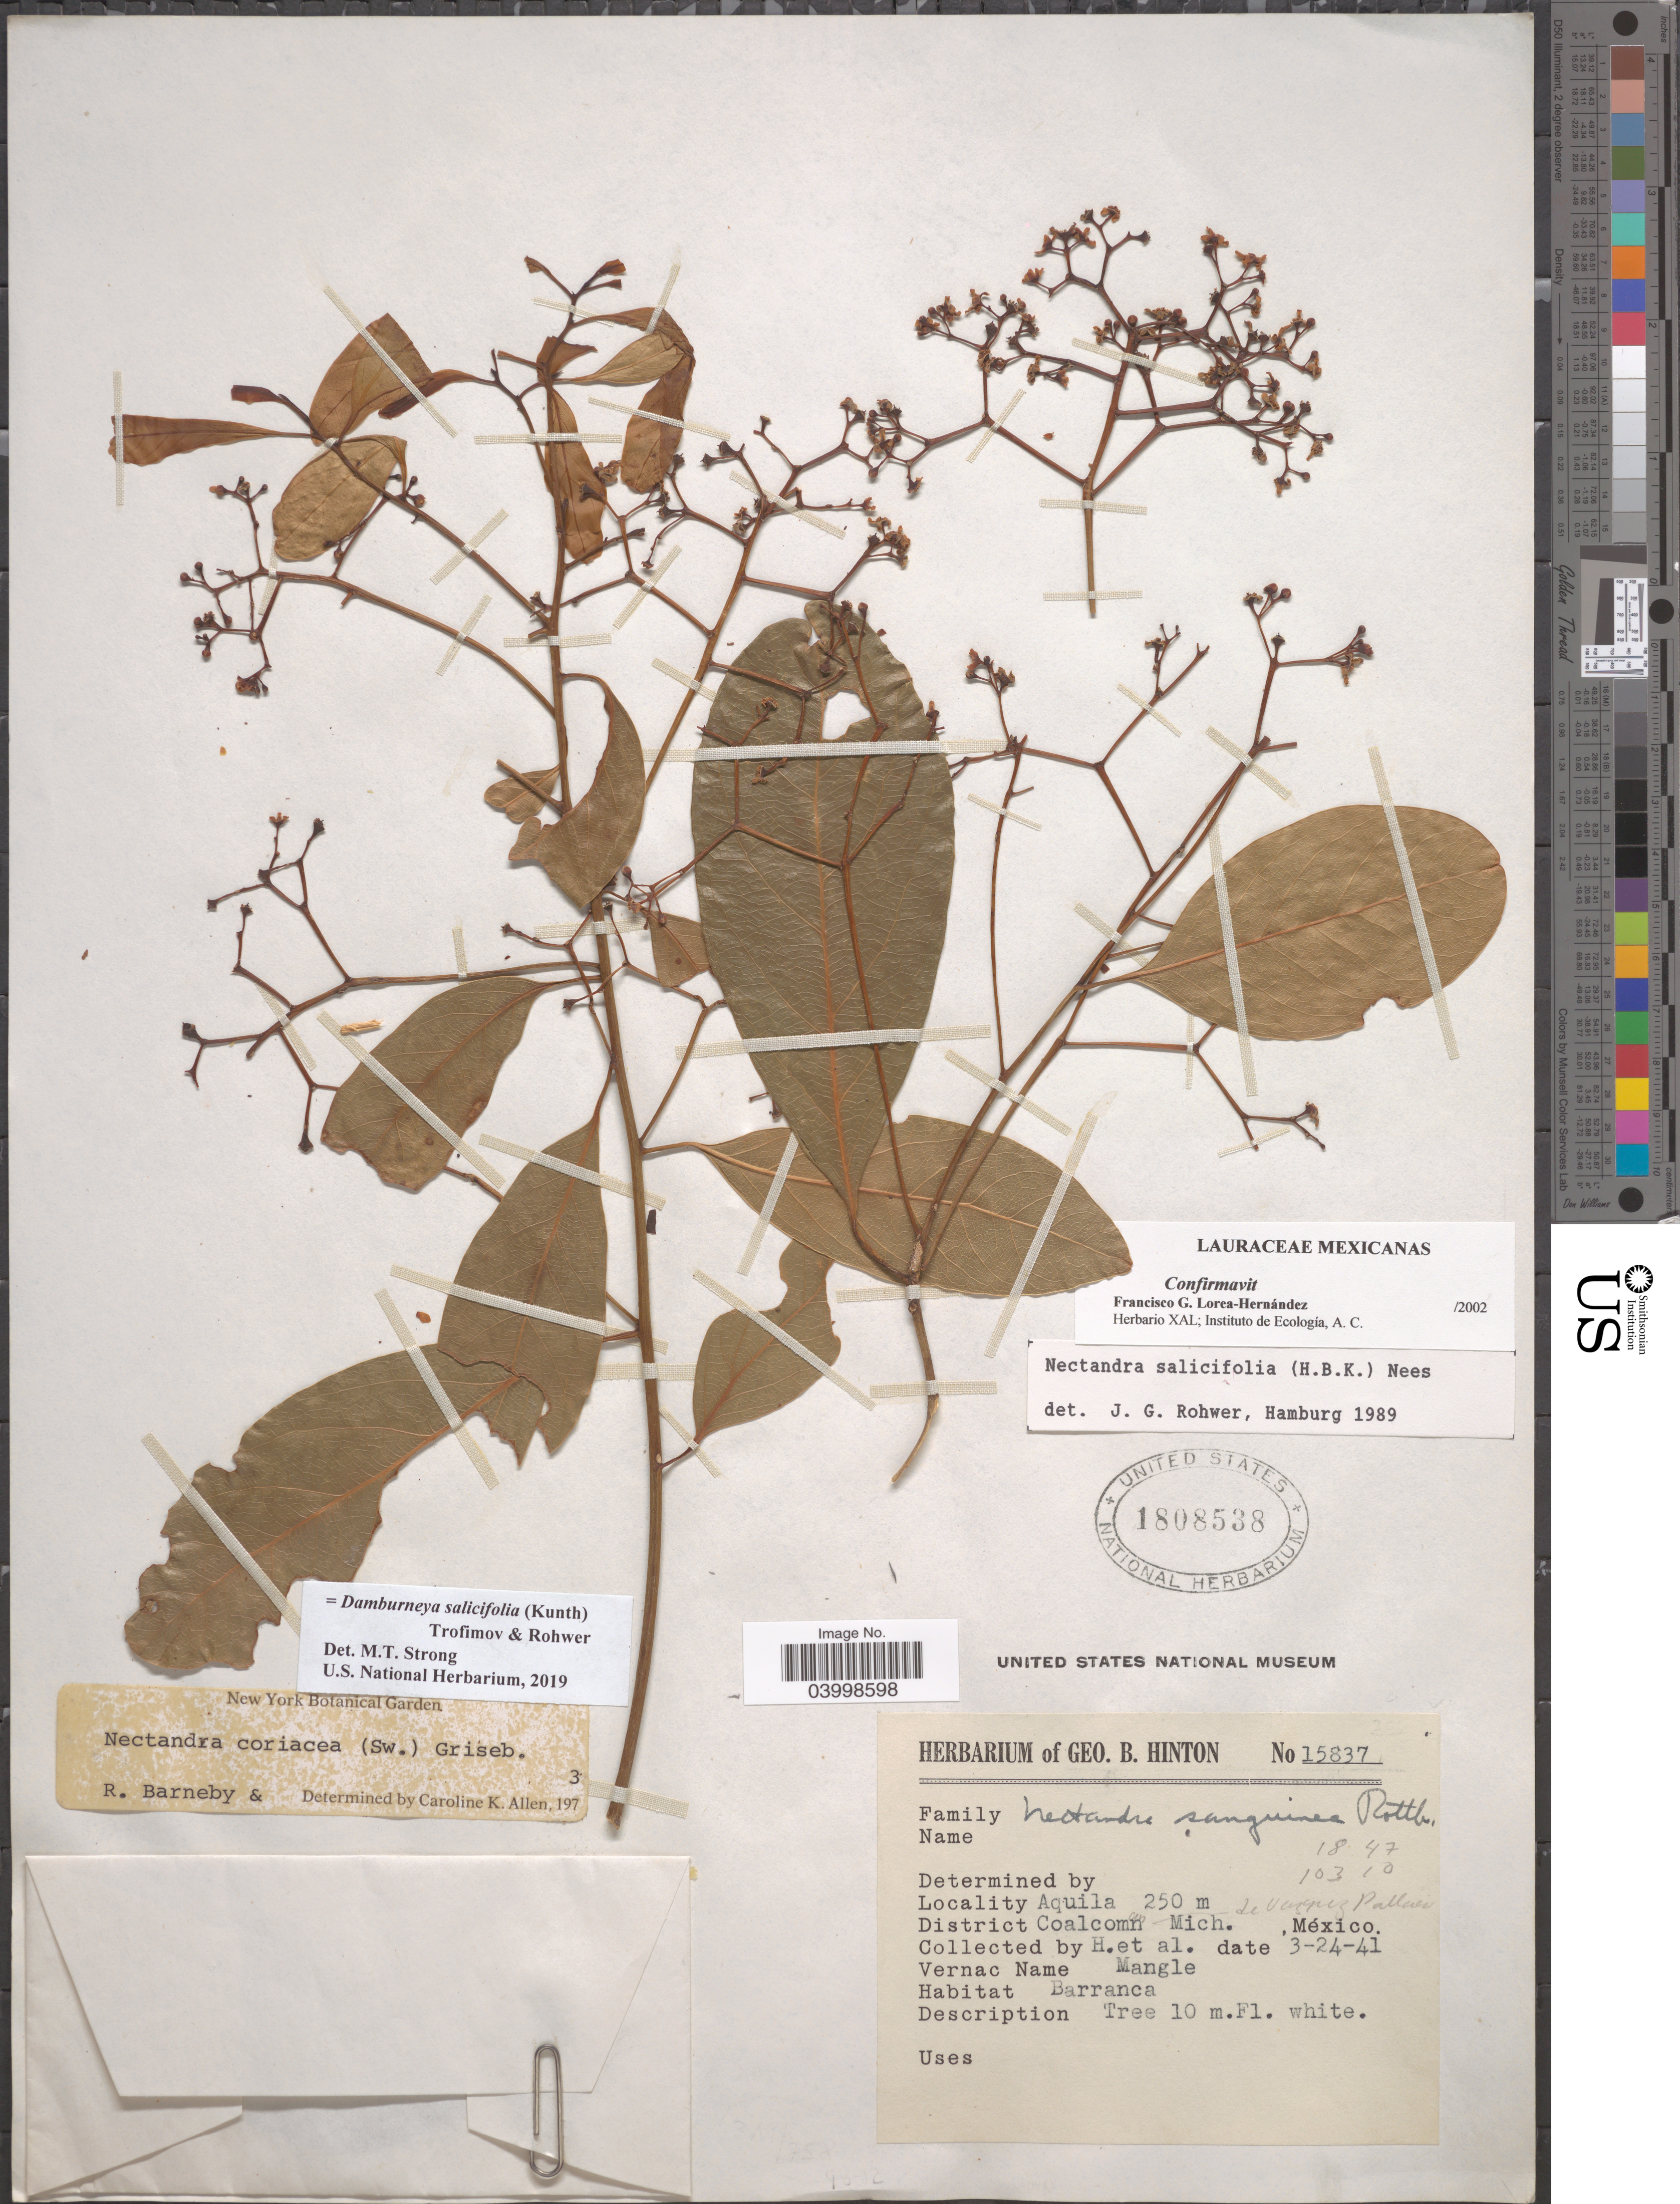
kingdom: Plantae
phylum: Tracheophyta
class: Magnoliopsida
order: Laurales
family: Lauraceae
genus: Damburneya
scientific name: Damburneya salicifolia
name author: (Kunth) Trofimov & Rohwer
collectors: G. B. Hinton & et al.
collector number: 15837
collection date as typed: Transcribed d/m/y: 24/3/41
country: Mexico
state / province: Michoacán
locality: Aquila. District Coalcoman.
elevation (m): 250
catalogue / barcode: US 1808538